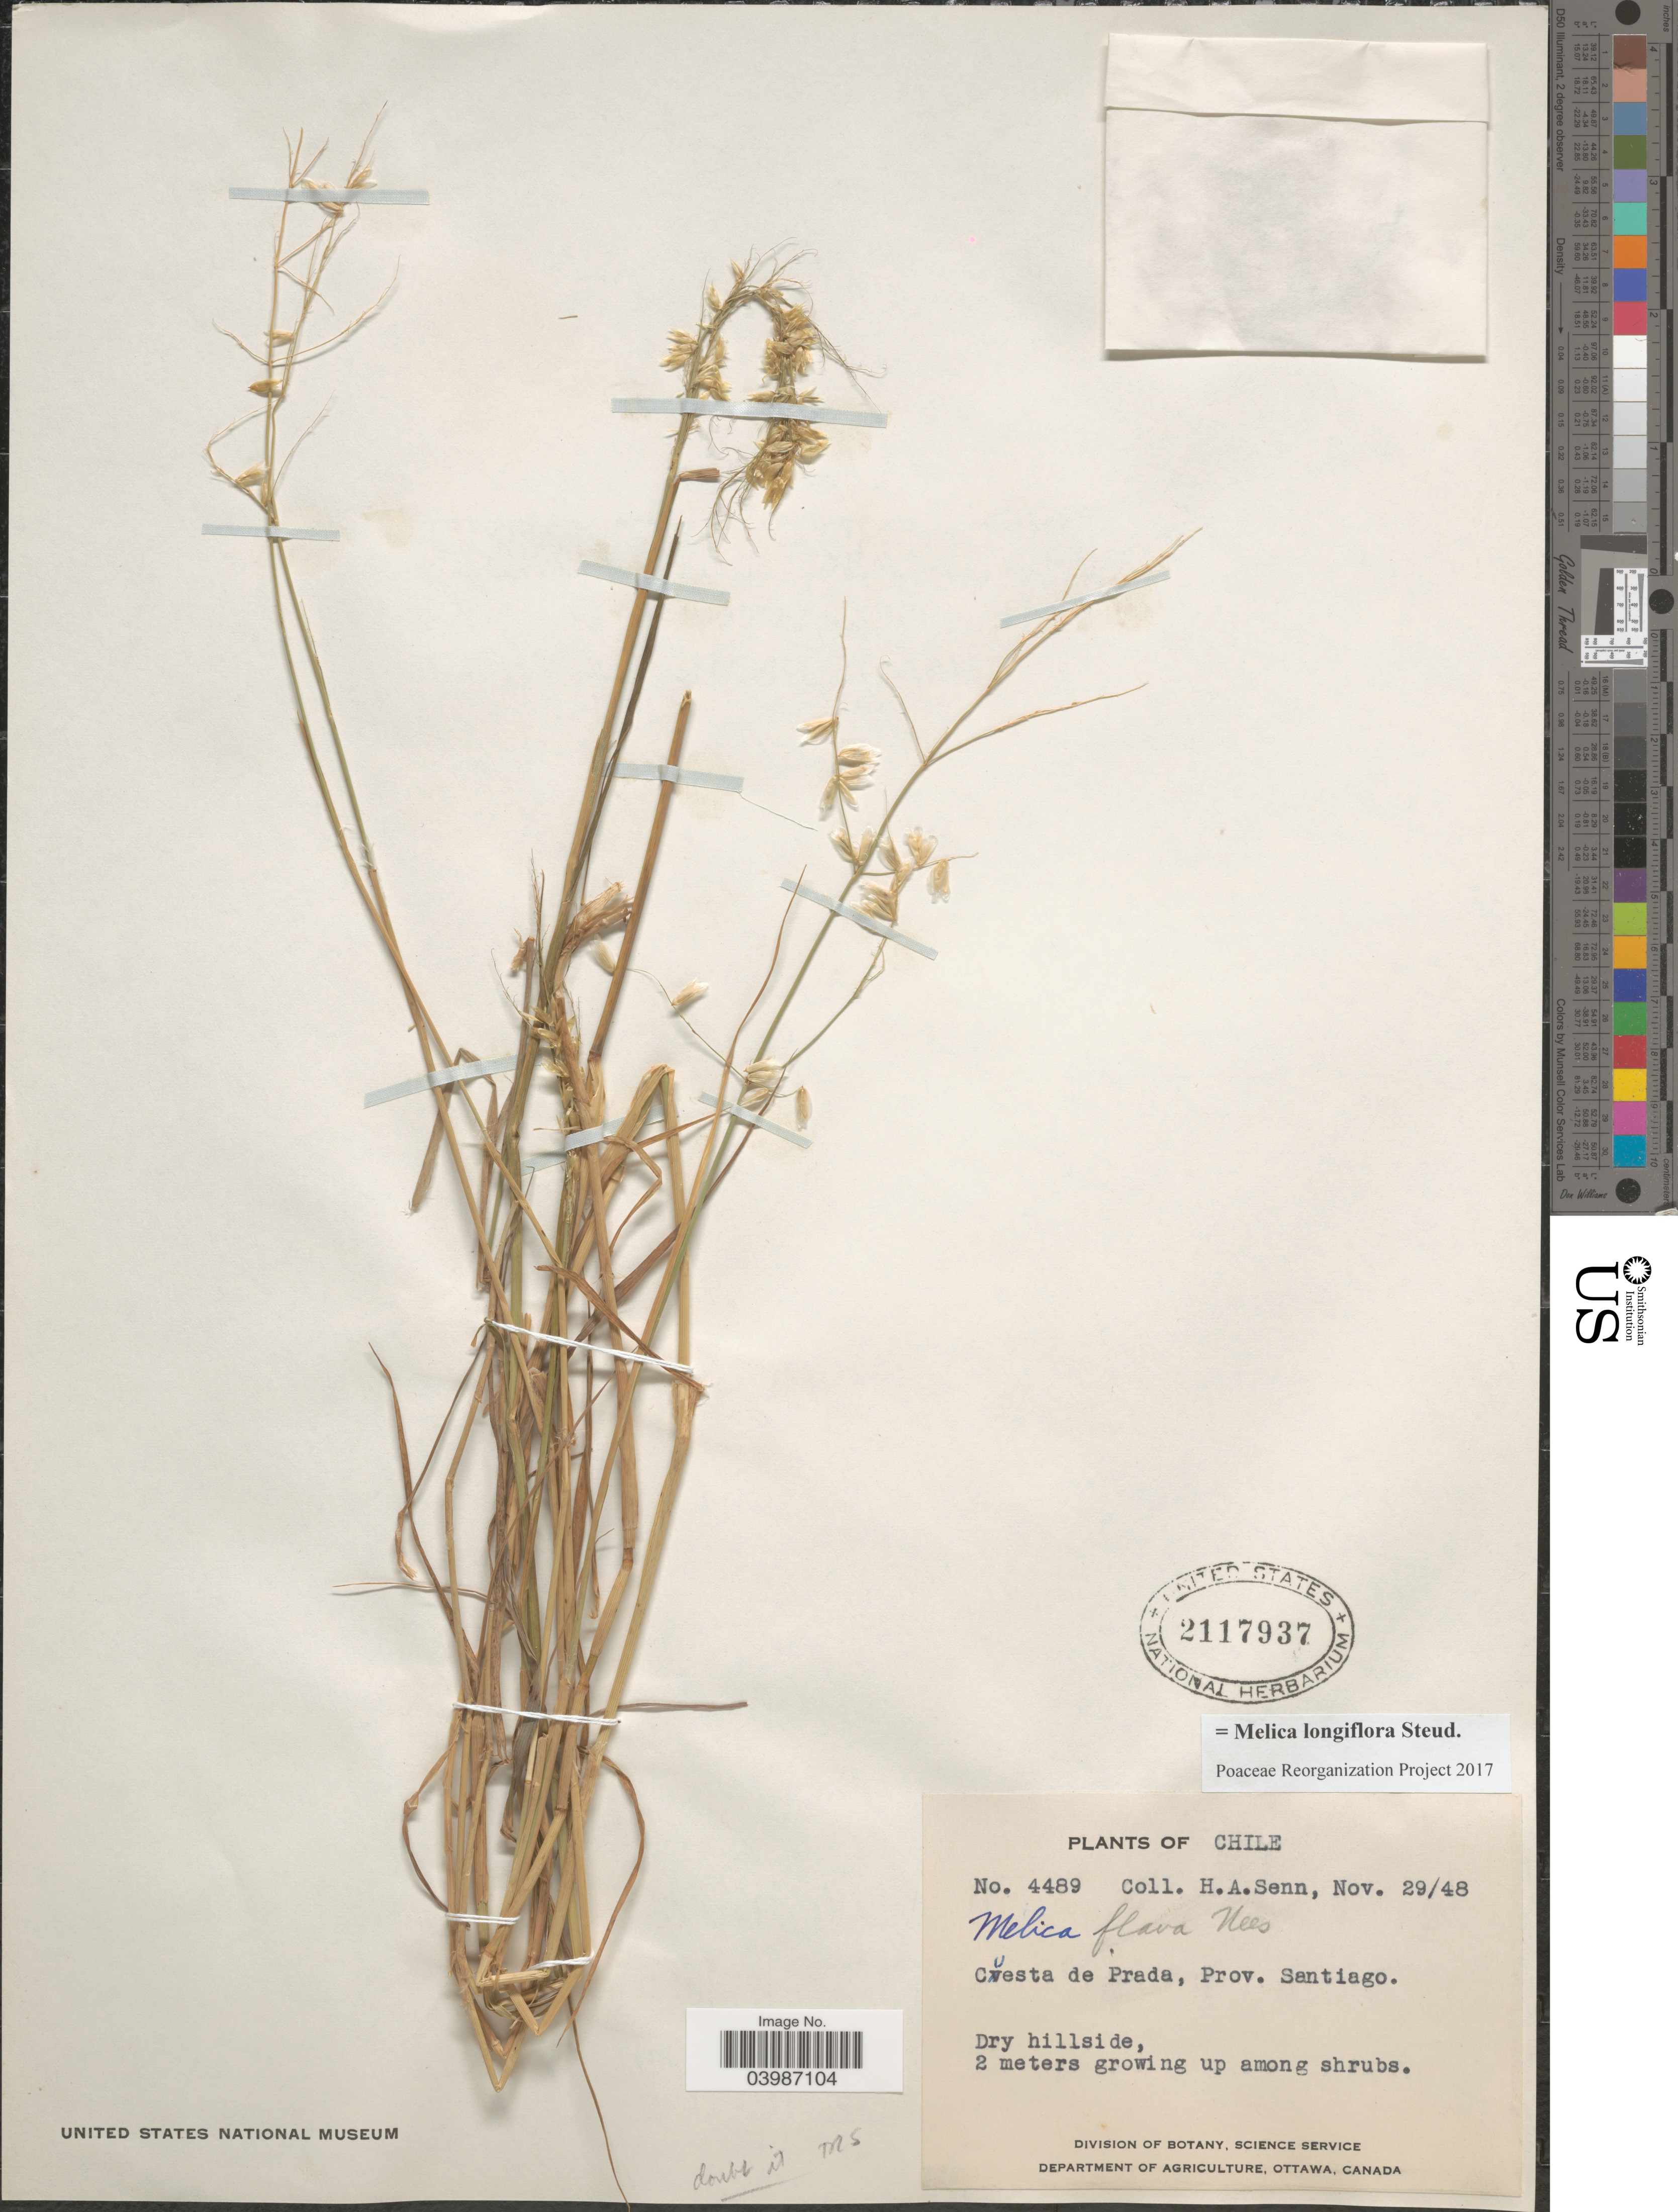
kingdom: Plantae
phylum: Tracheophyta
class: Liliopsida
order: Poales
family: Poaceae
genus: Melica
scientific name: Melica argentata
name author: É. Desv.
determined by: Brightly, William, (SHD), University of Sheffield (UNITED KINGDOM)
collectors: H. Senn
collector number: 4489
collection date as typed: Transcribed d/m/y: 29/11/48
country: Chile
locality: Cuesta de Prada, Prov. Santiago.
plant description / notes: "infl. appear to be from 2 spp. (M. argentata + M. paulsenii). Note the pedicelled 2nd glume in the middle infl."Det. W. Brightly (U. Sheffield) 2023.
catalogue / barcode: US 2117937